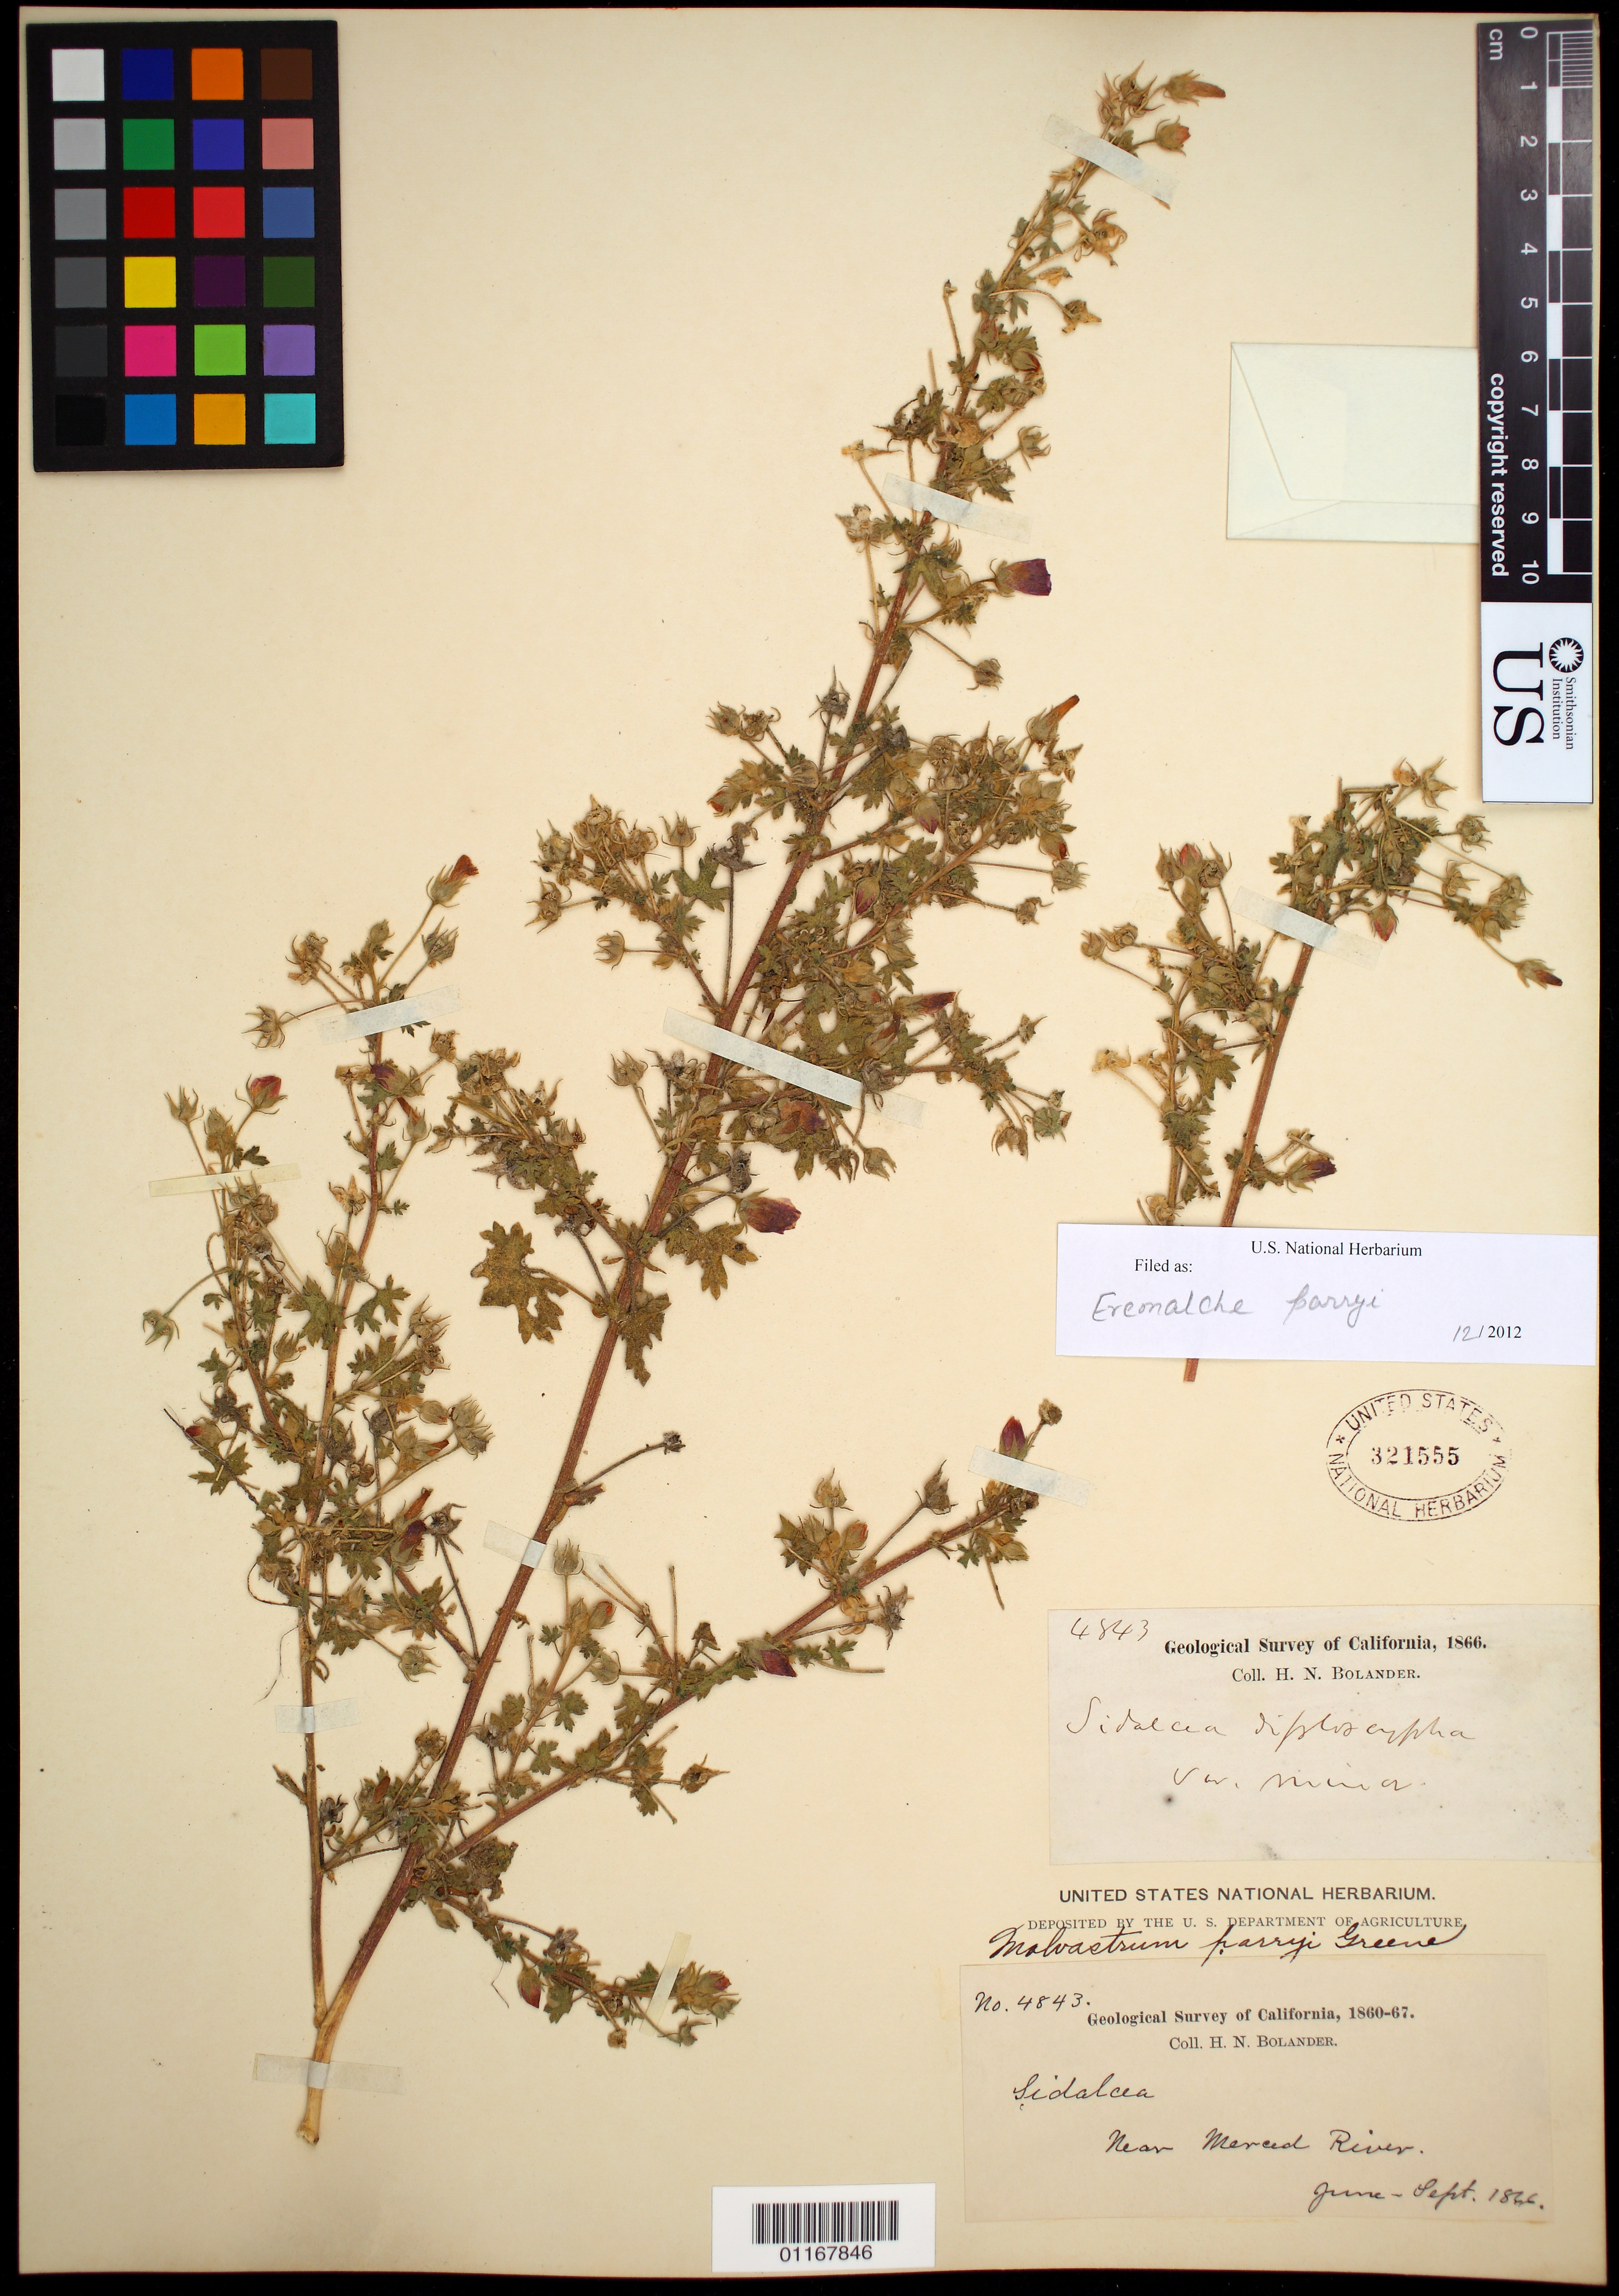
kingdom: Plantae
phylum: Tracheophyta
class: Magnoliopsida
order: Malvales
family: Malvaceae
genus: Eremalche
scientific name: Eremalche parryi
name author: (Greene) Greene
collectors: H. Bolander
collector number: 4843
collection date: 1866-06/1866-09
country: United States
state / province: California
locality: Near Mersed River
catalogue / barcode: US 321555